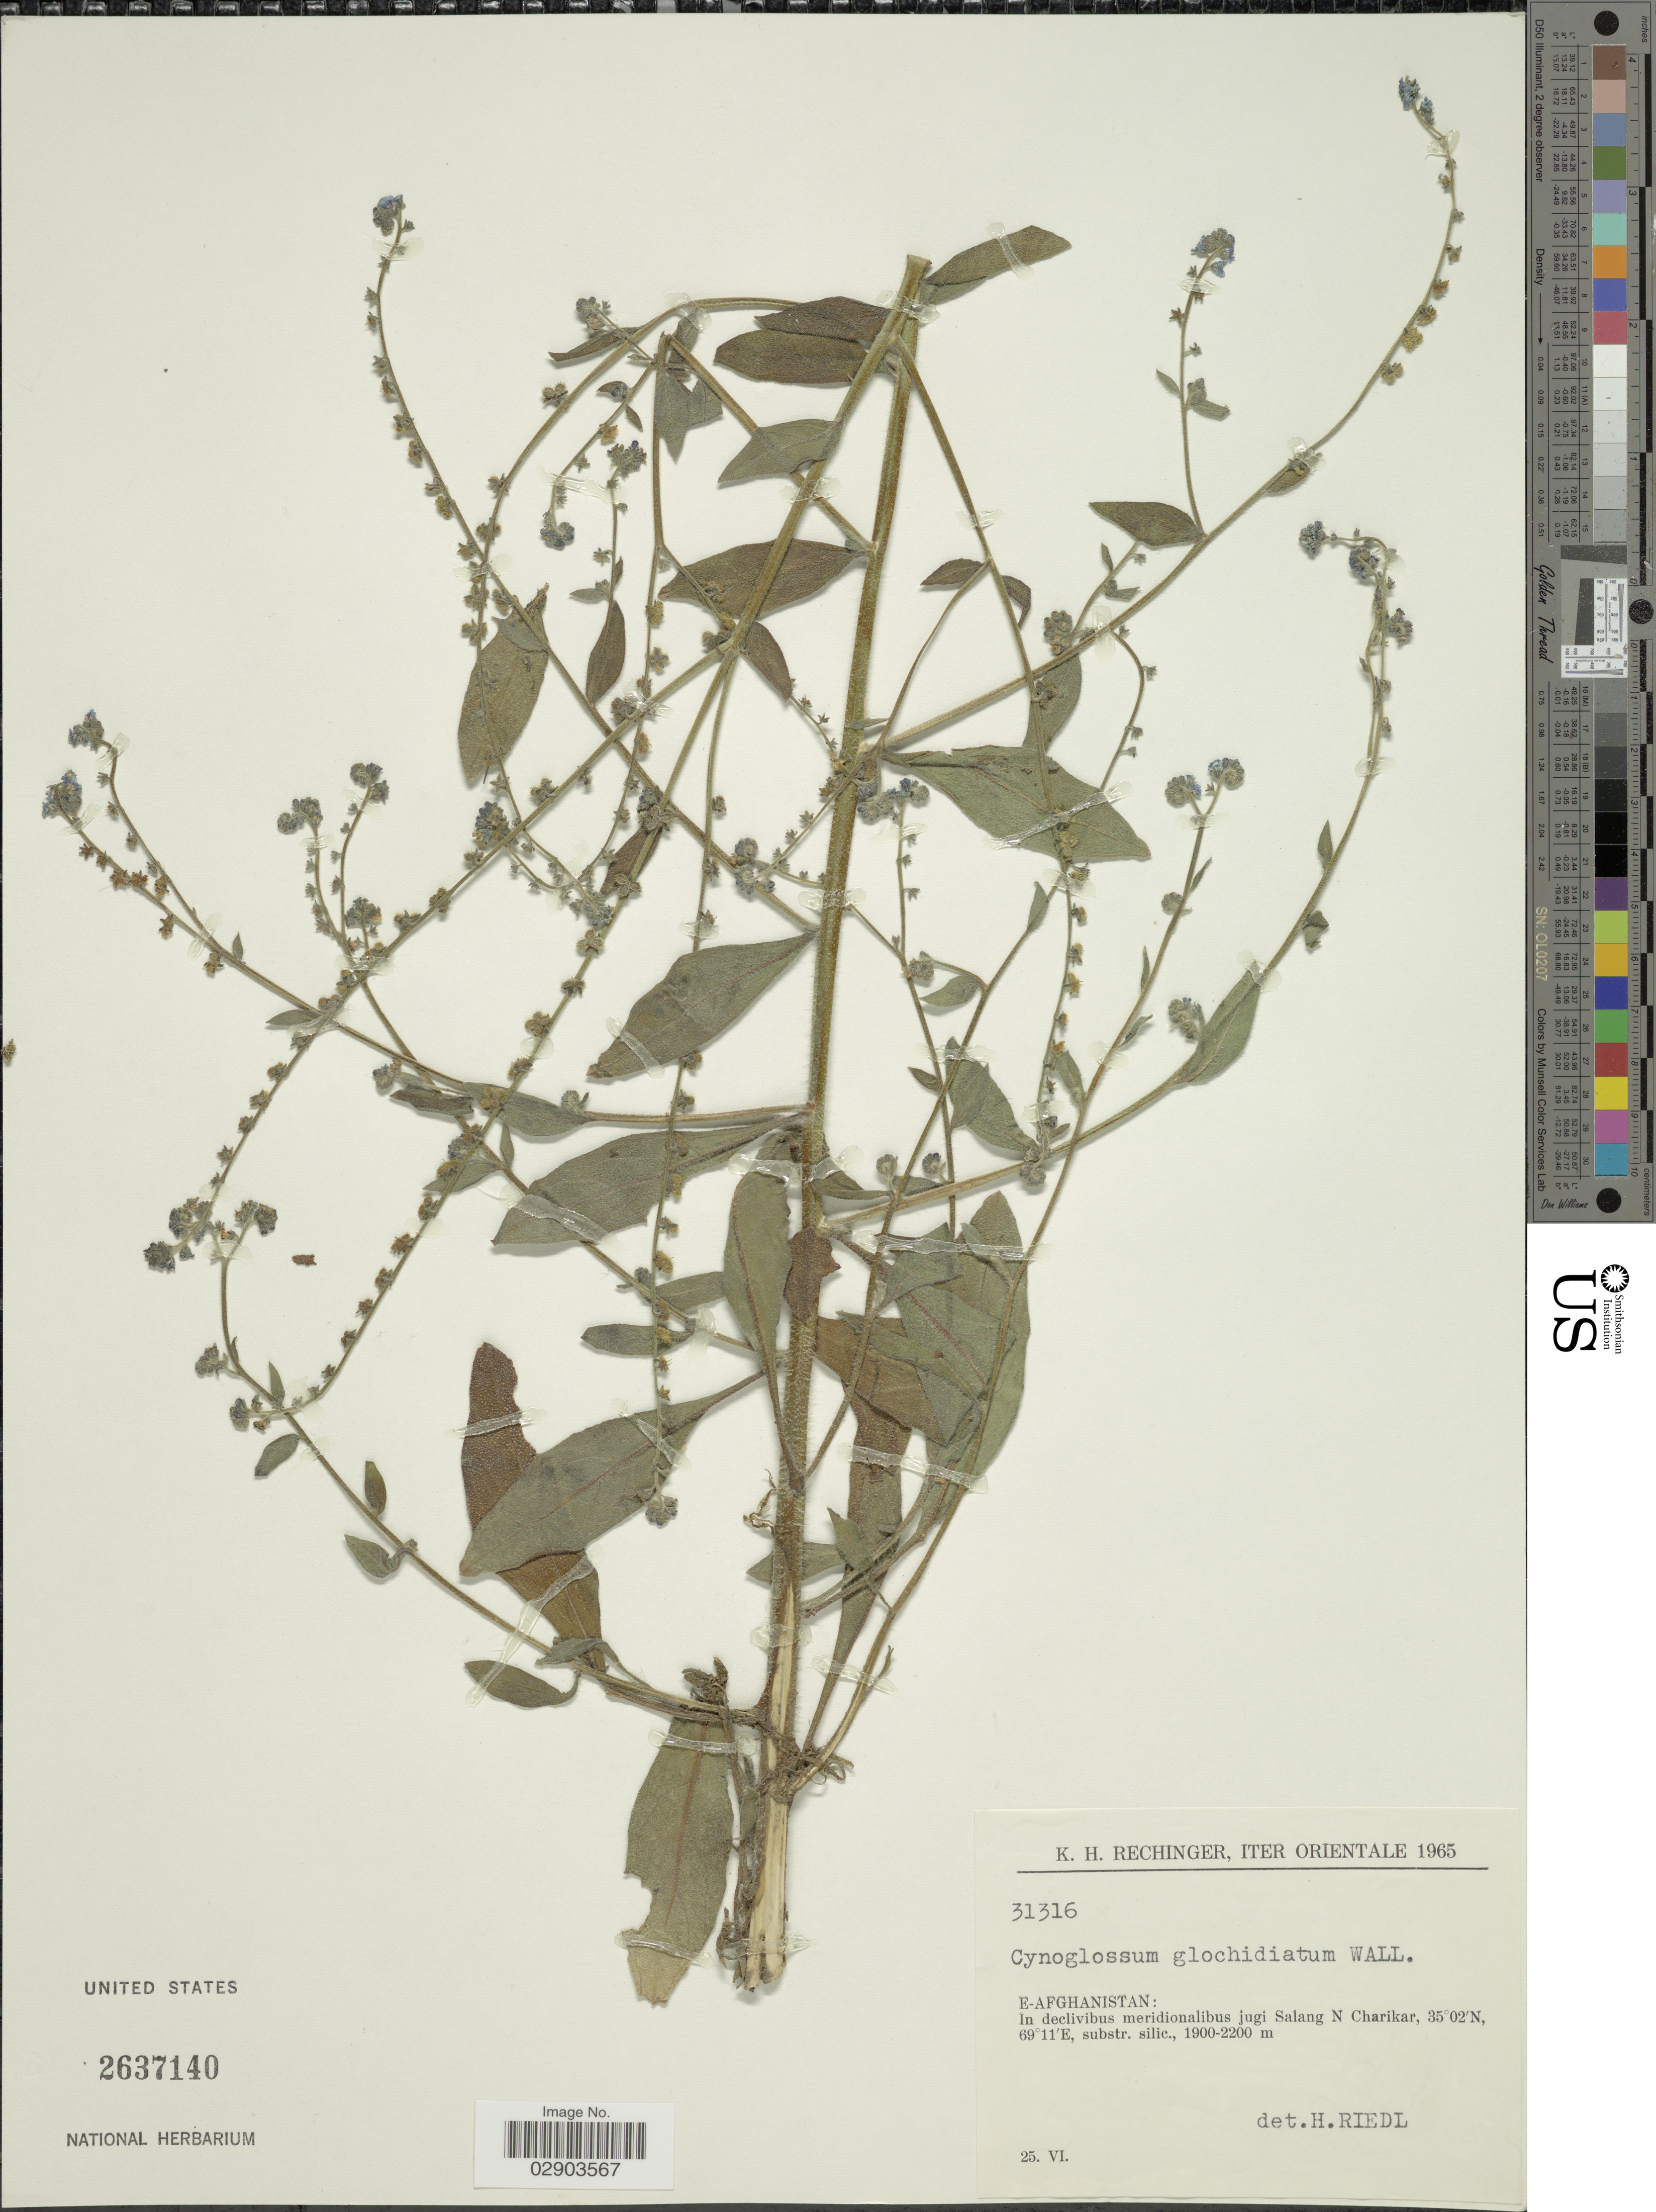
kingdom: Plantae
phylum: Tracheophyta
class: Magnoliopsida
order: Boraginales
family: Boraginaceae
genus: Cynoglossum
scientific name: Cynoglossum glochidiatum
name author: Wall. ex Benth.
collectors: K. H. Rechinger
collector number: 31316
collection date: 1965-06-25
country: Afghanistan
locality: Iter Orientale, E-Afghanistan: In declivibus meridionalibus jugi Salang N Charikar.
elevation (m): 1900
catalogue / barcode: US 2637140